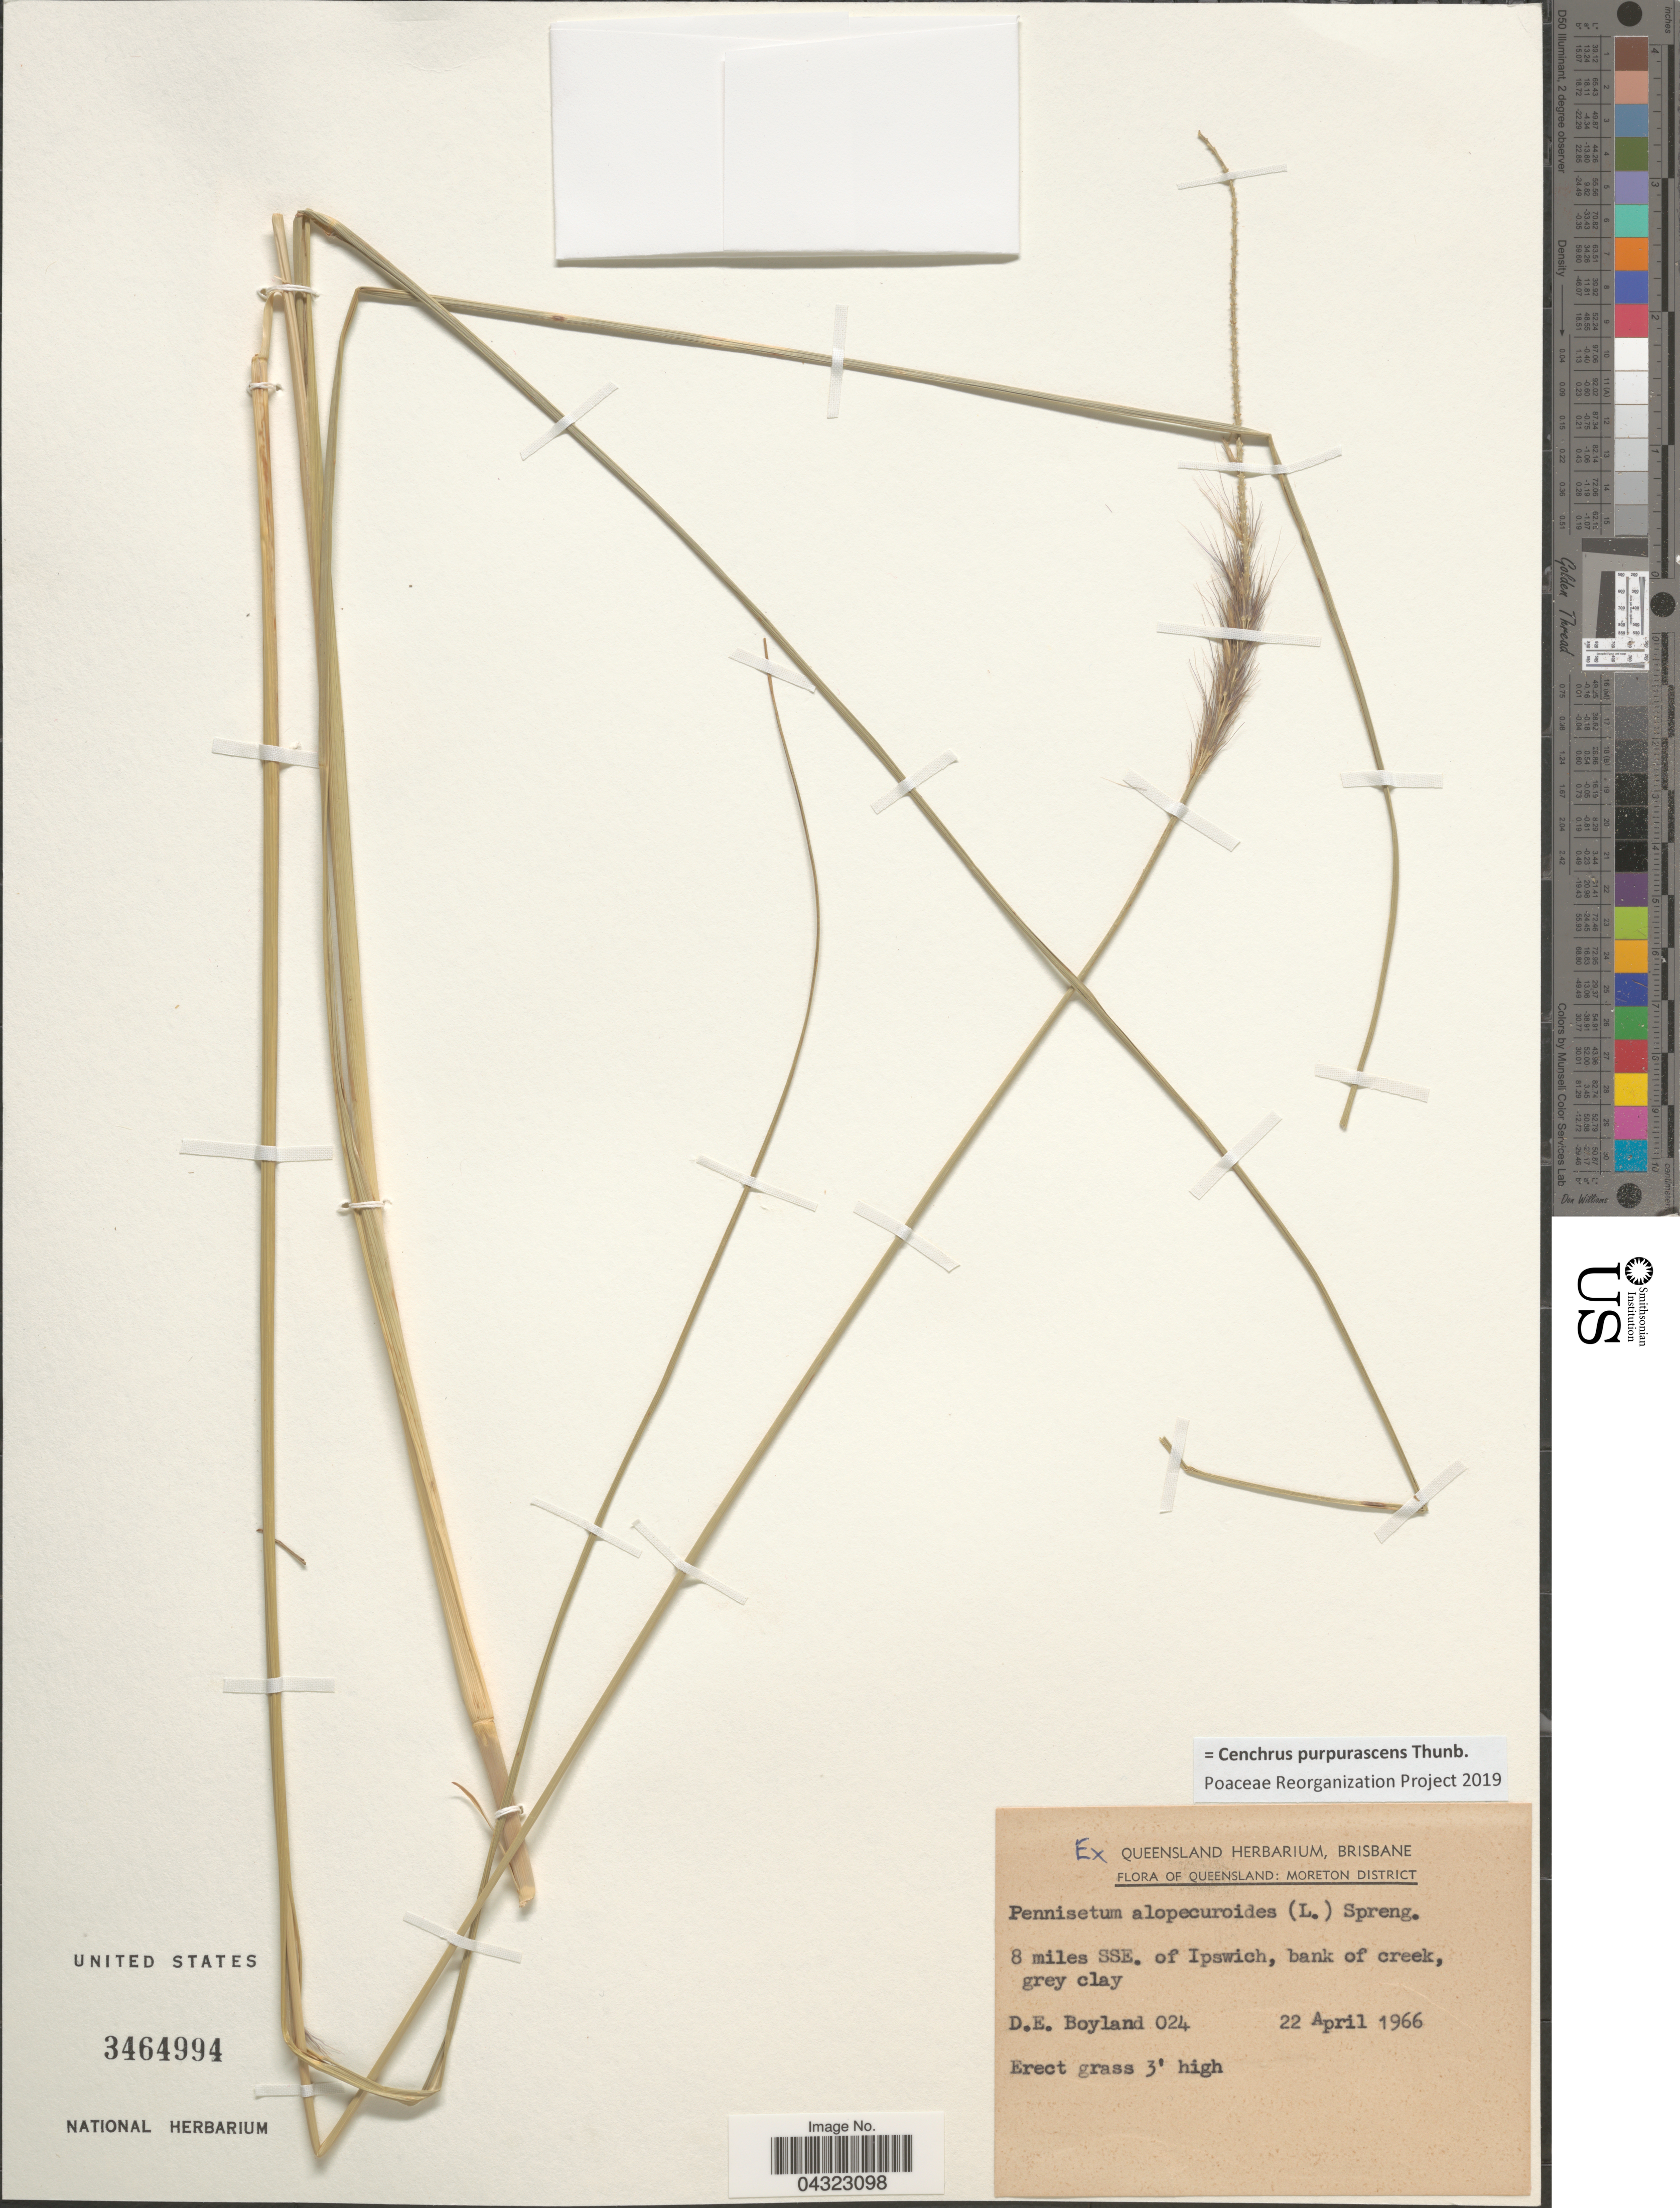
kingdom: Plantae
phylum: Tracheophyta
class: Liliopsida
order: Poales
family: Poaceae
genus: Cenchrus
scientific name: Cenchrus purpurascens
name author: Thunb.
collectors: D. Boyland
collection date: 1966-04-22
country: Australia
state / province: Queensland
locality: Moreton District. 8 miles SSE. of Ipswich, bank of creek, grey clay.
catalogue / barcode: US 3464994